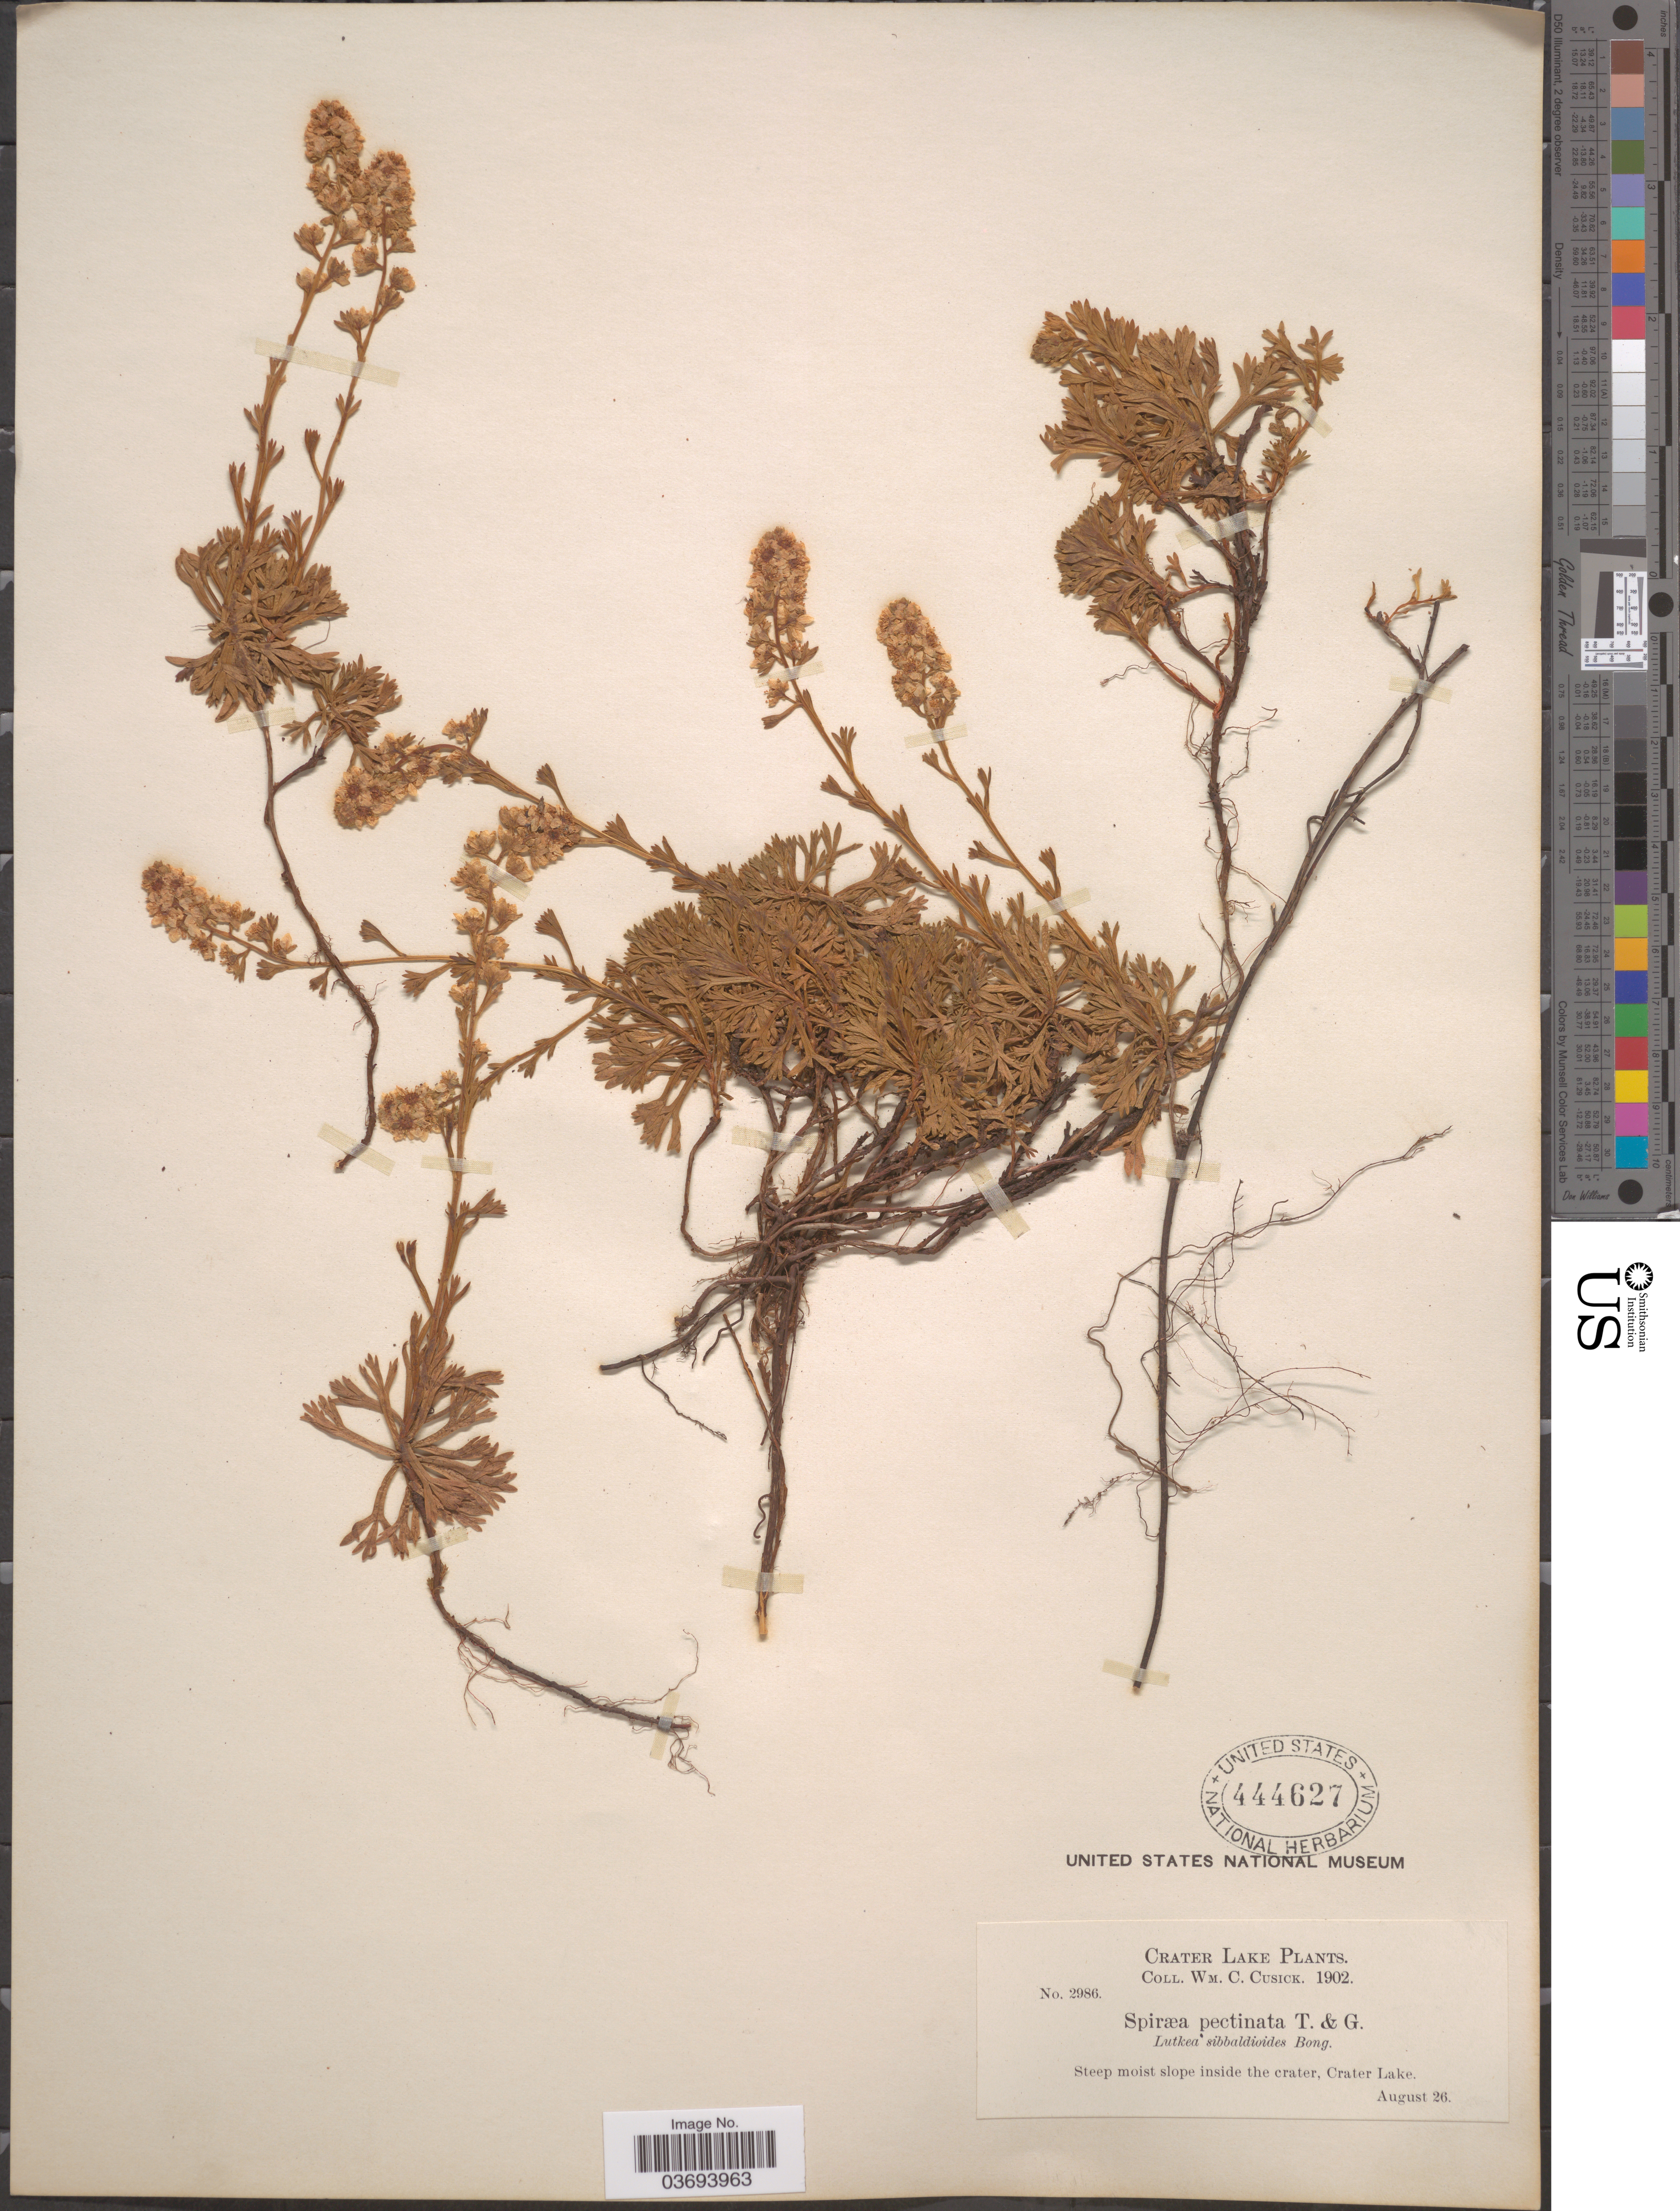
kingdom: Plantae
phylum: Tracheophyta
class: Magnoliopsida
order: Rosales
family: Rosaceae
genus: Luetkea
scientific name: Luetkea pectinata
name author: (Pursh) Kuntze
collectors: W. C. Cusick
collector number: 2986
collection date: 1902-08-26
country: United States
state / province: Oregon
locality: Crater Lake. Steep moist slope inside the crater.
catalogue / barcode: US 444627